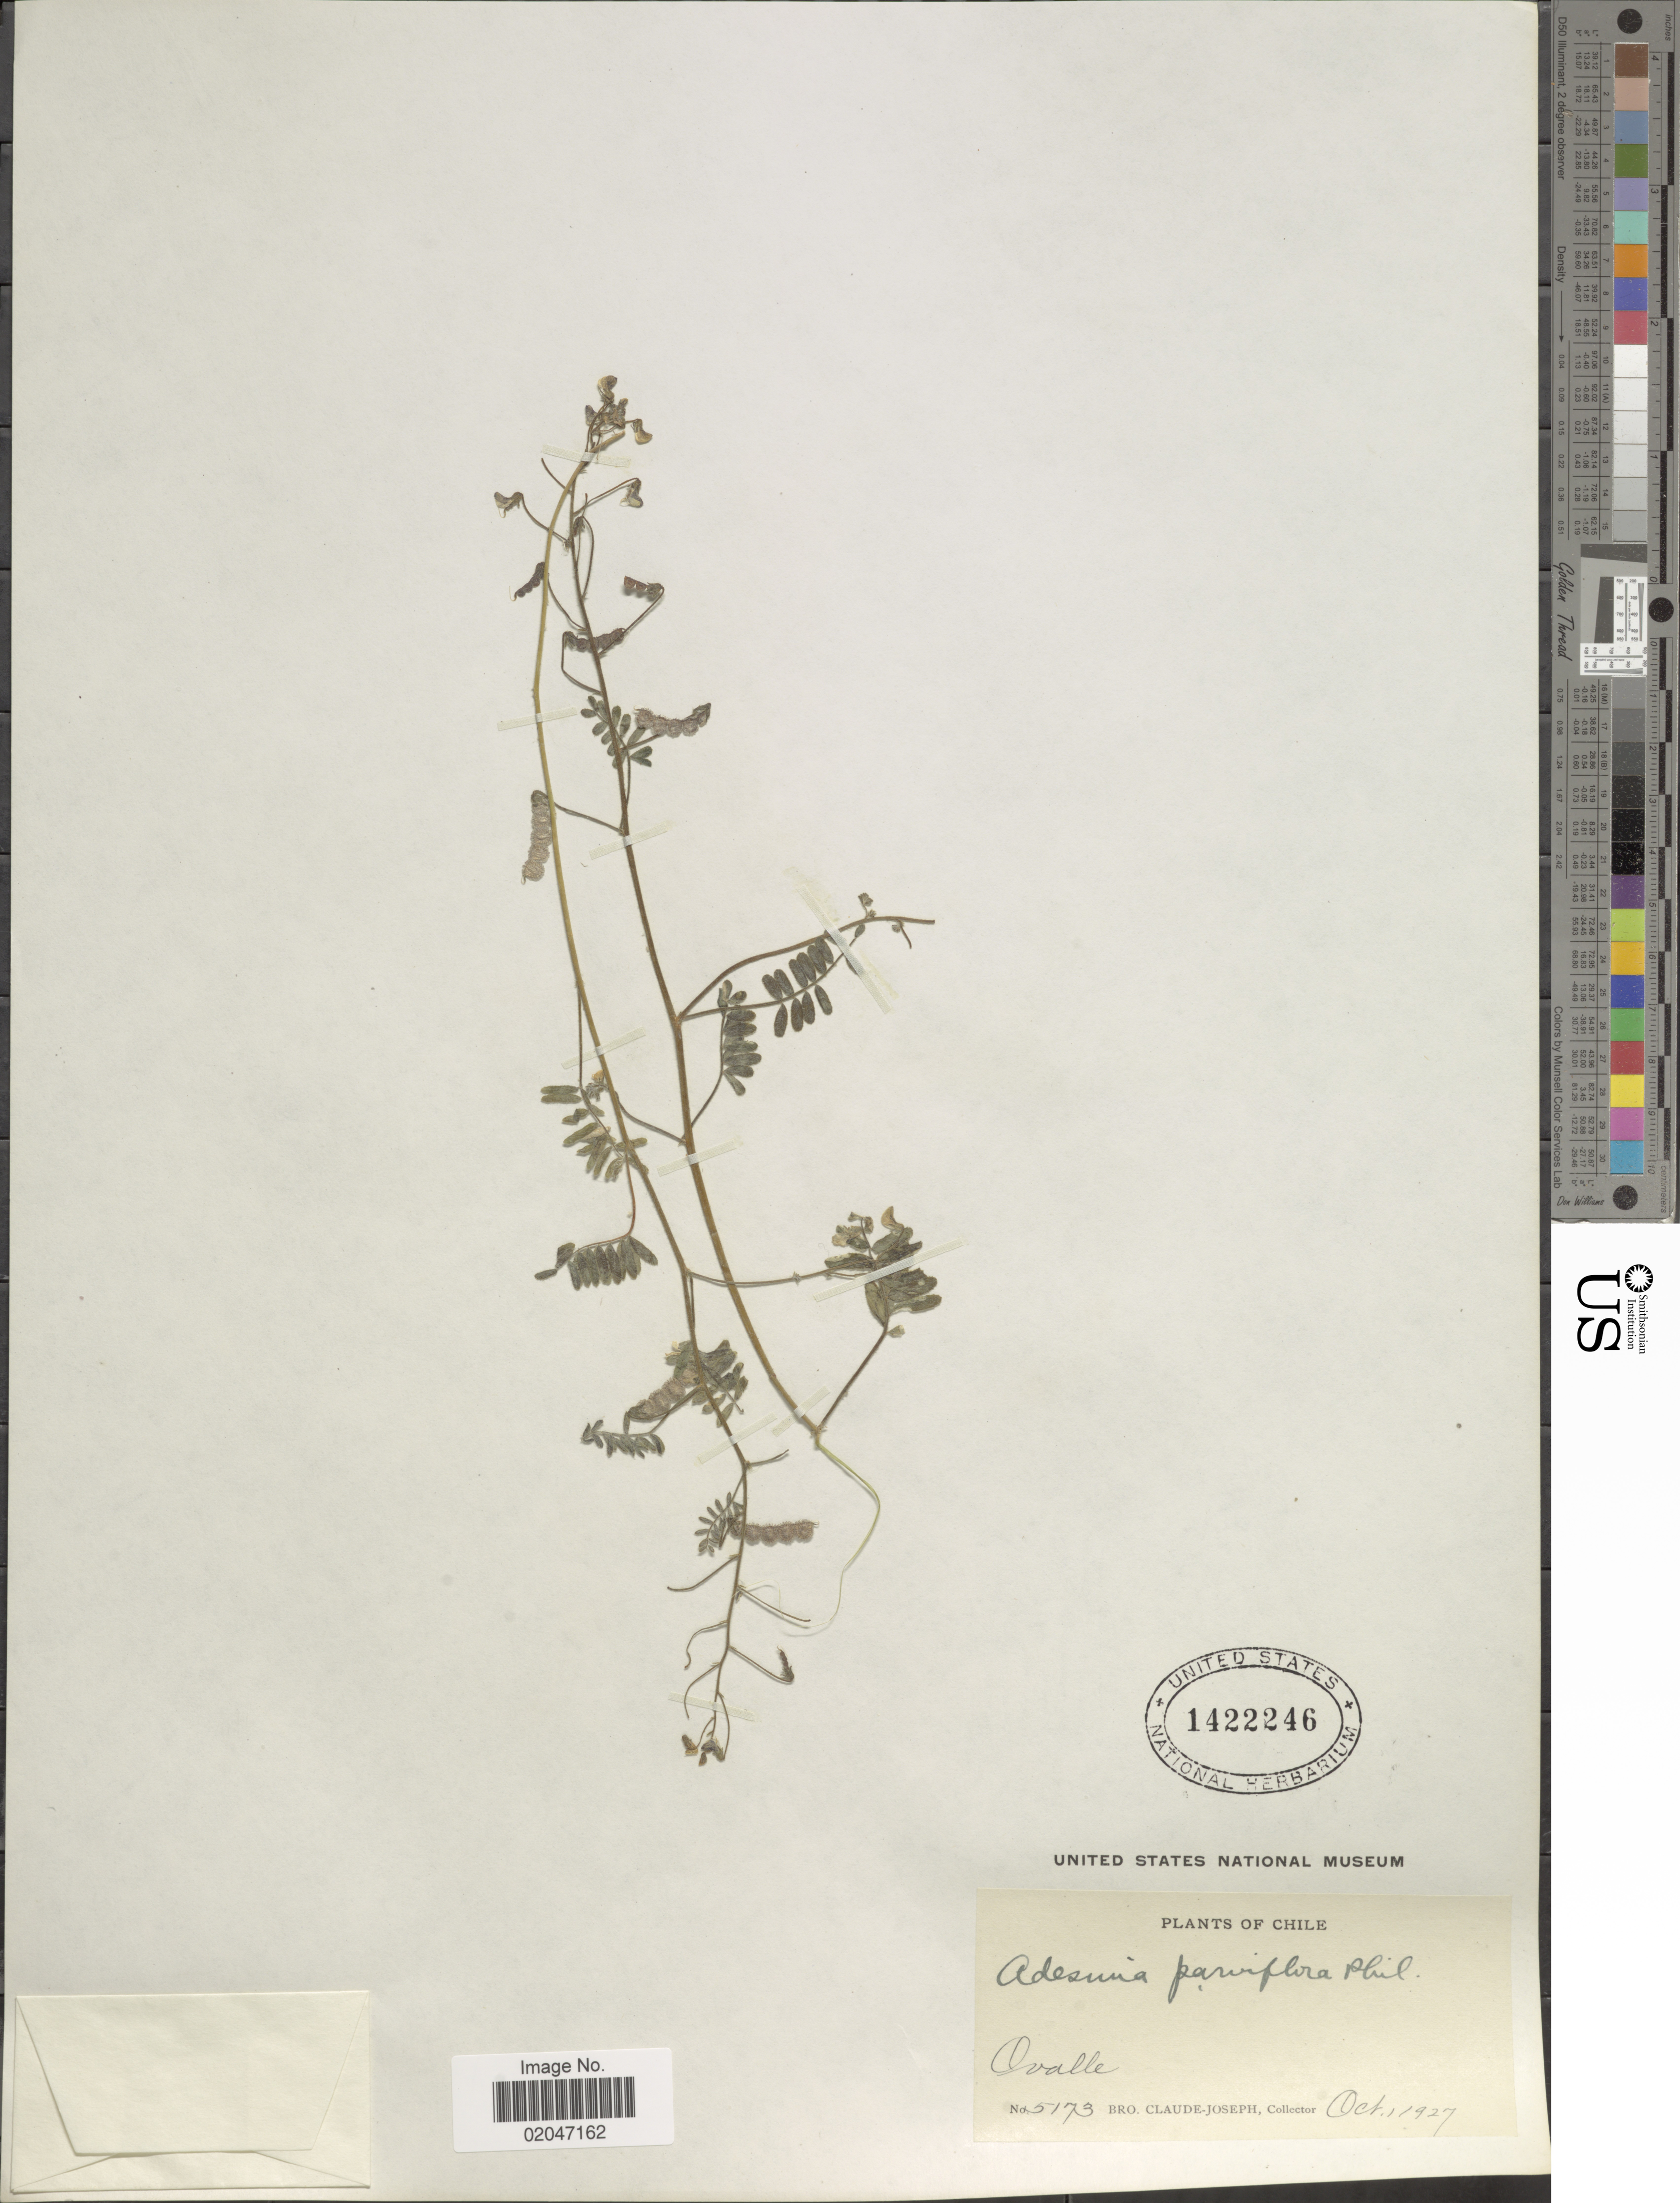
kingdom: Plantae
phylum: Tracheophyta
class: Magnoliopsida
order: Fabales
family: Fabaceae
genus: Adesmia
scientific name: Adesmia parviflora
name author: Clos in Gay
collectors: Bro. Claude-Joseph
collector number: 5173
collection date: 1927-10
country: Chile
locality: Ovalle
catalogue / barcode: US 1422246